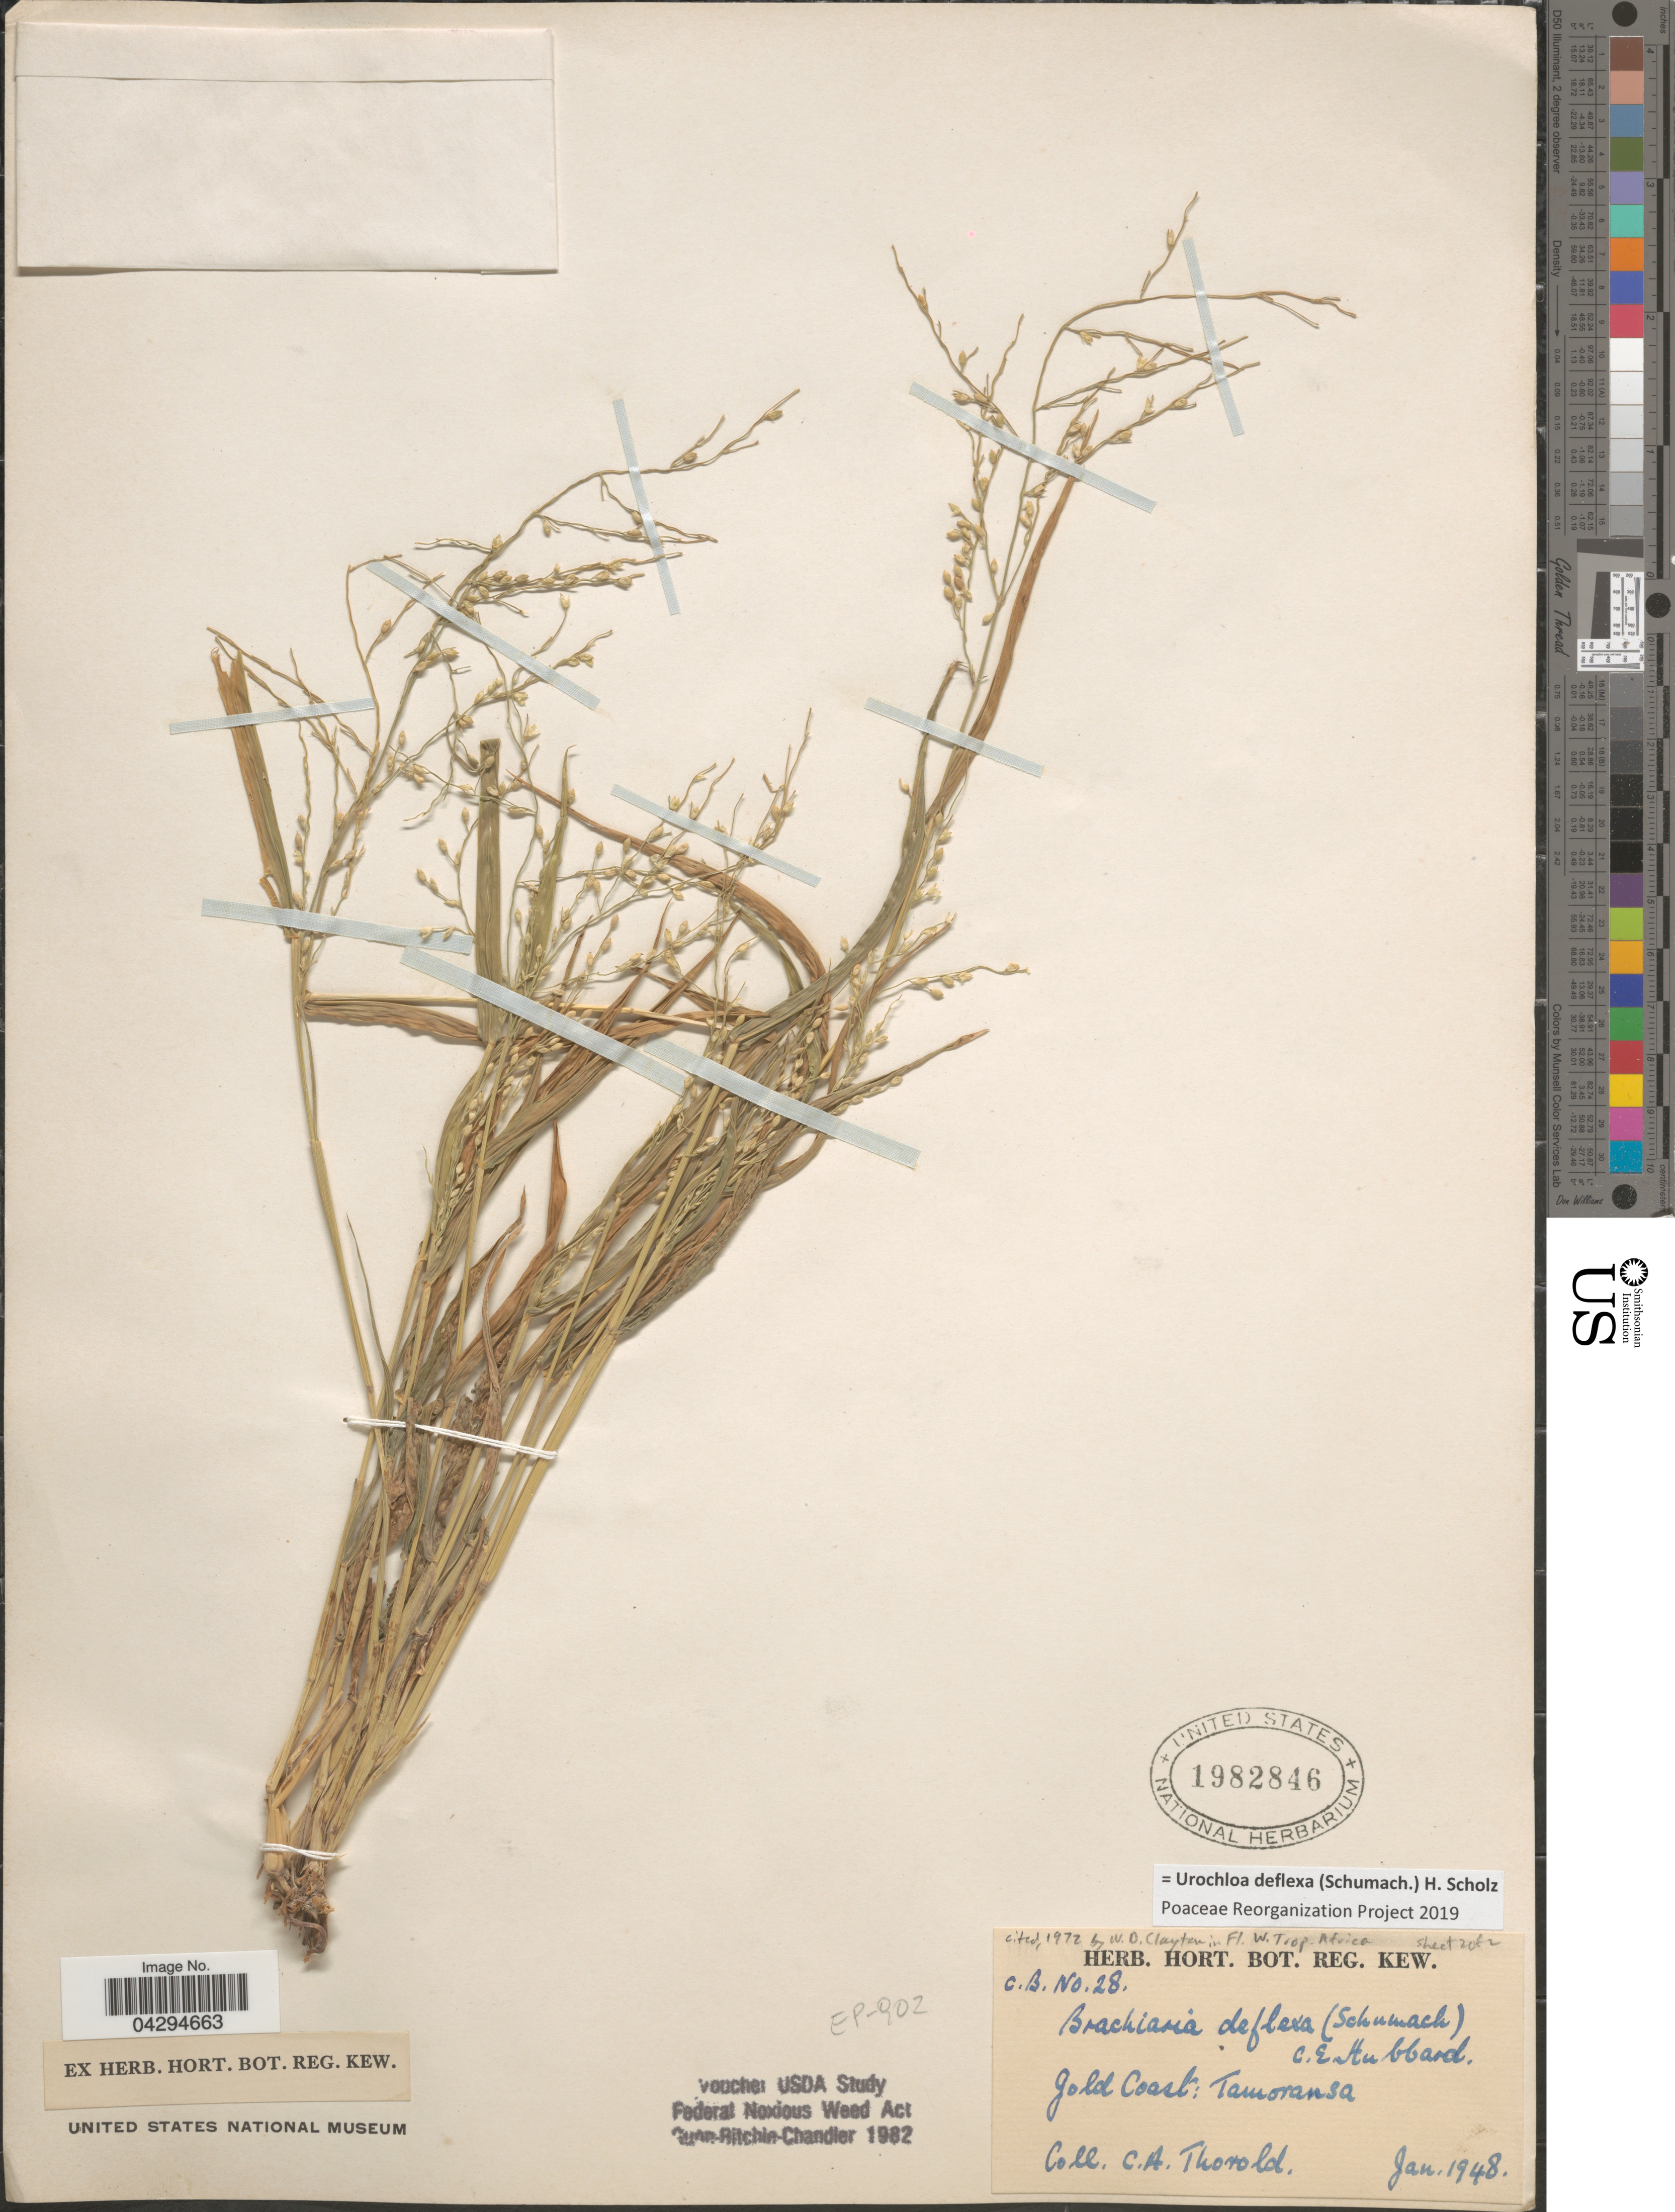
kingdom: Plantae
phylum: Tracheophyta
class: Liliopsida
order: Poales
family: Poaceae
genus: Urochloa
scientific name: Urochloa deflexa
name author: (Schumach.) H. Scholz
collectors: C. Thorold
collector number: C.B.28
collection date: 1948-01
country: Ghana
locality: Gold Coast: Tamoransa.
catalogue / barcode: US 1982846